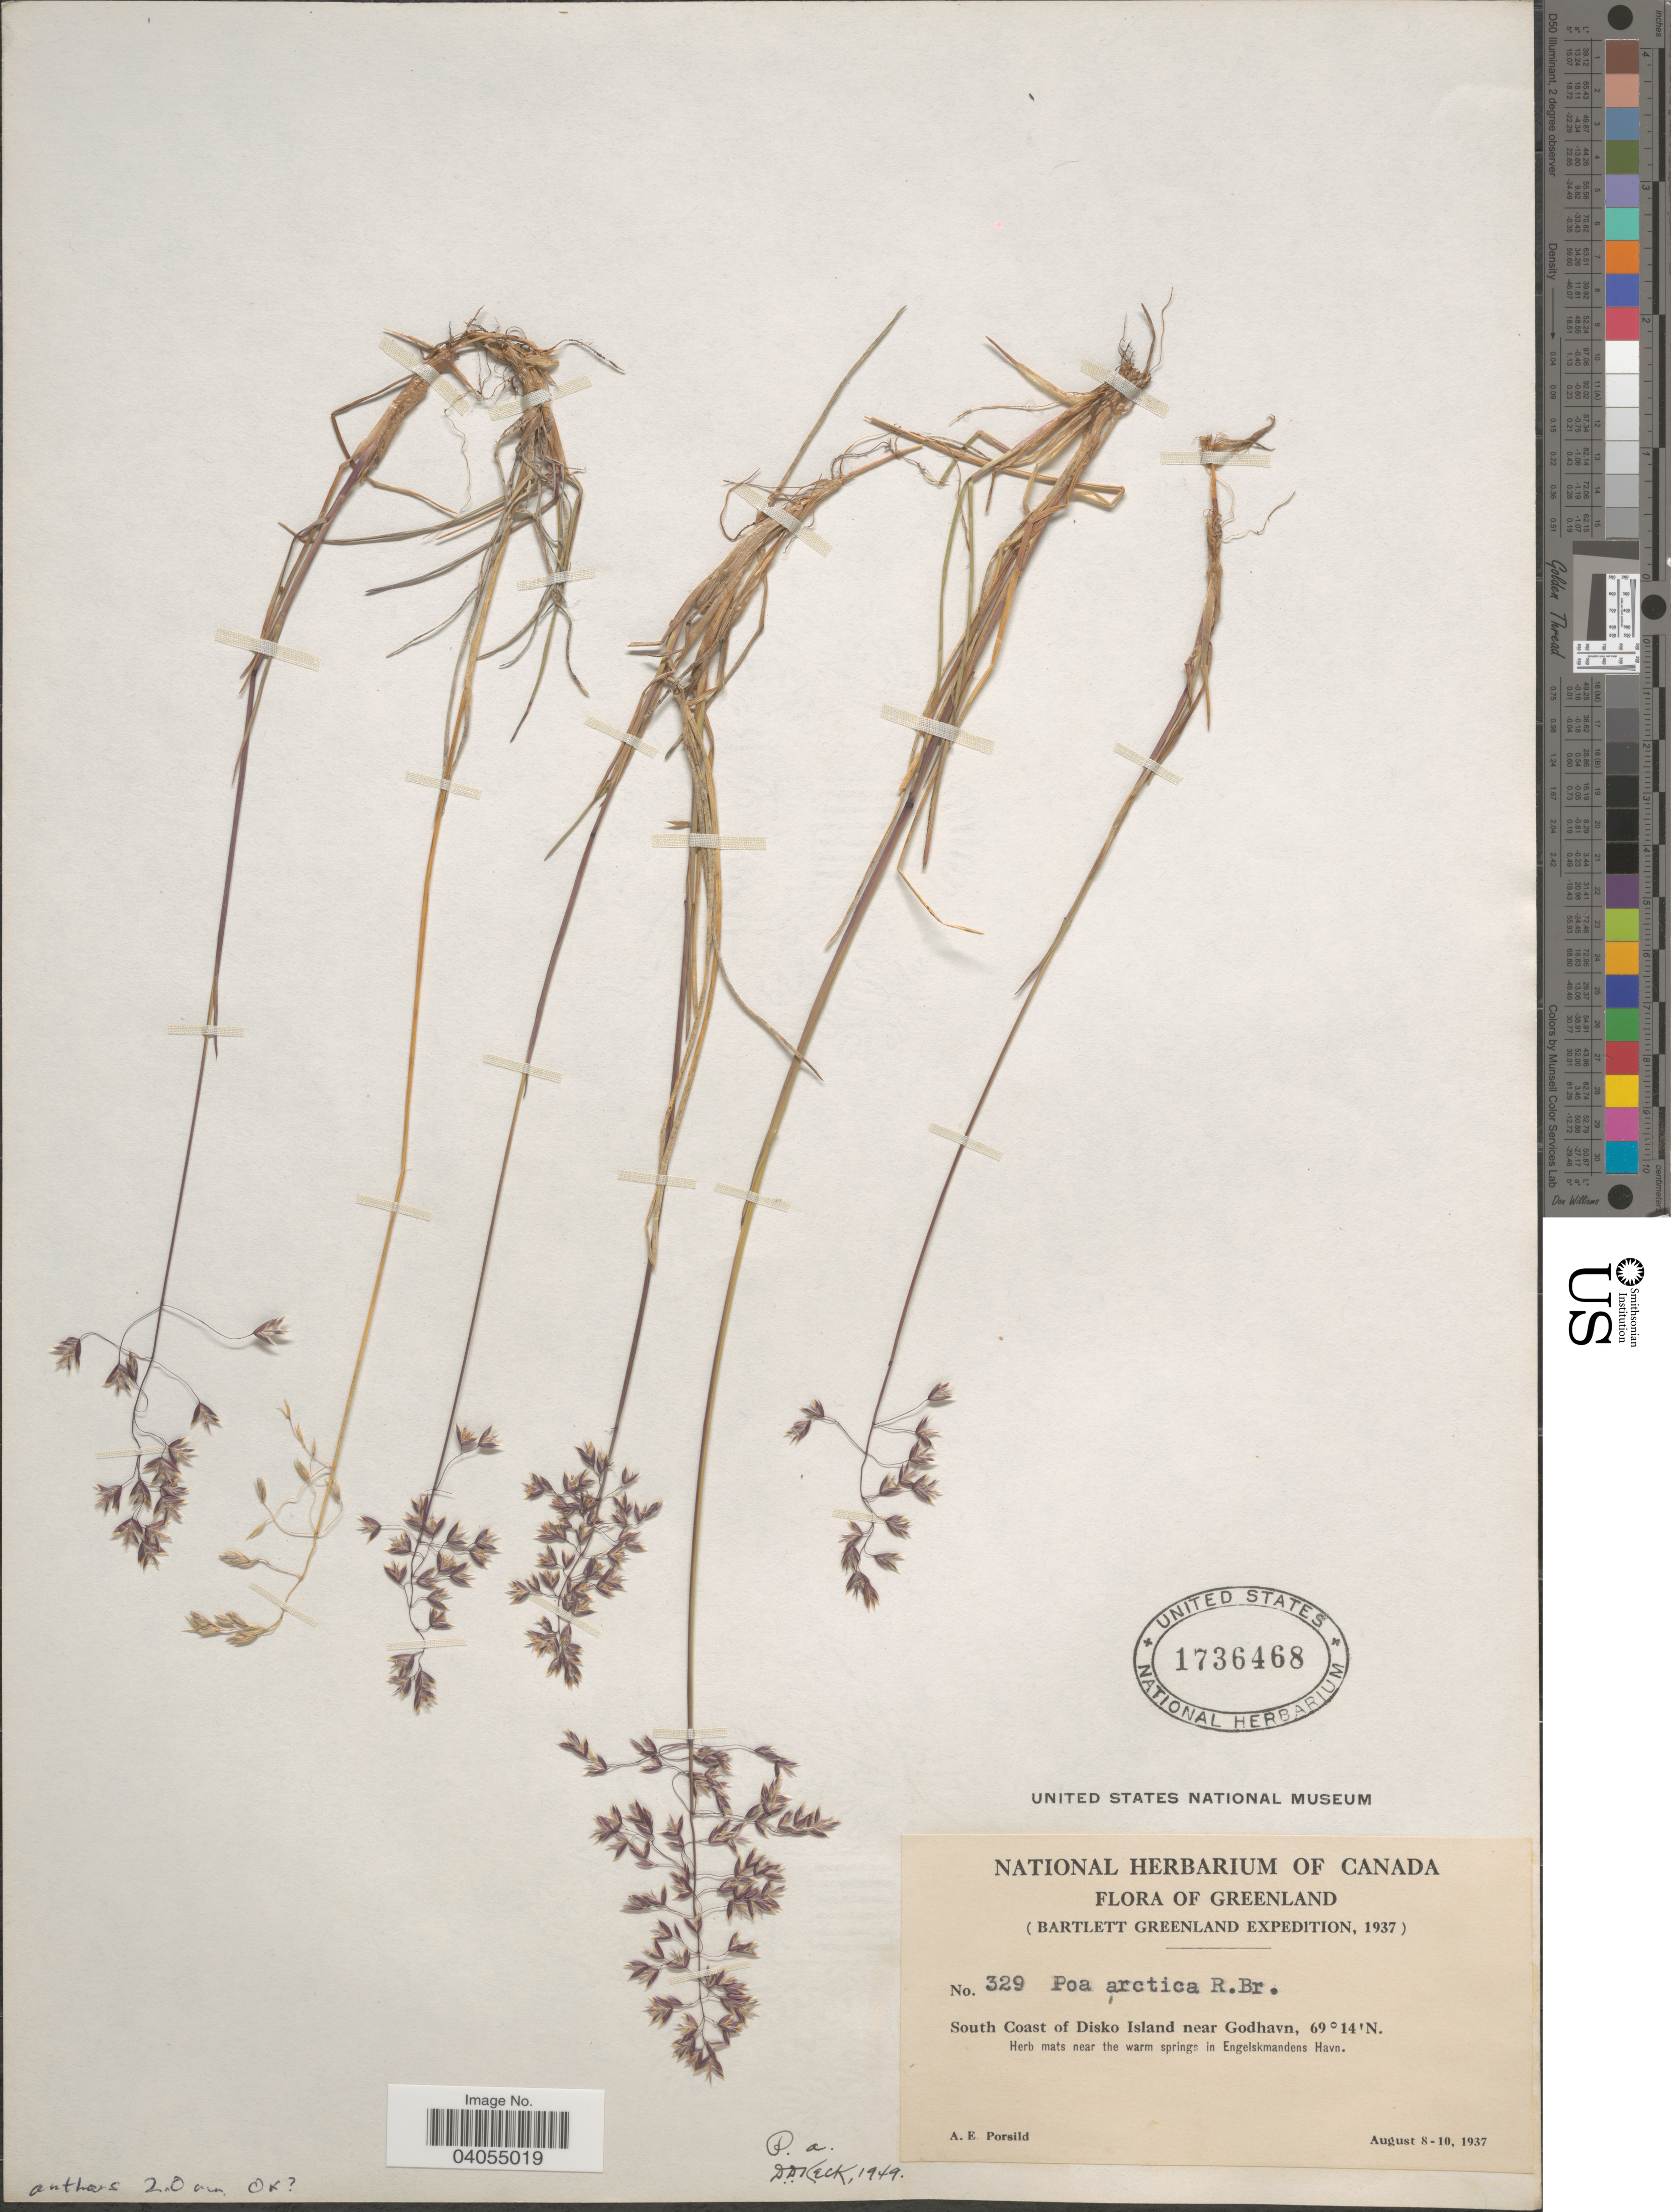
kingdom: Plantae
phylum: Tracheophyta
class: Liliopsida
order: Poales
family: Poaceae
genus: Poa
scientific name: Poa arctica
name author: R. Br.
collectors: A. E. Porsild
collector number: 329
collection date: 1937-08-08/1937-08-10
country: Greenland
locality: South Coast of Disko Island near Godhaven. Herb mats near the warm springs in Engelskmandens Havn.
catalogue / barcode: US 1736468